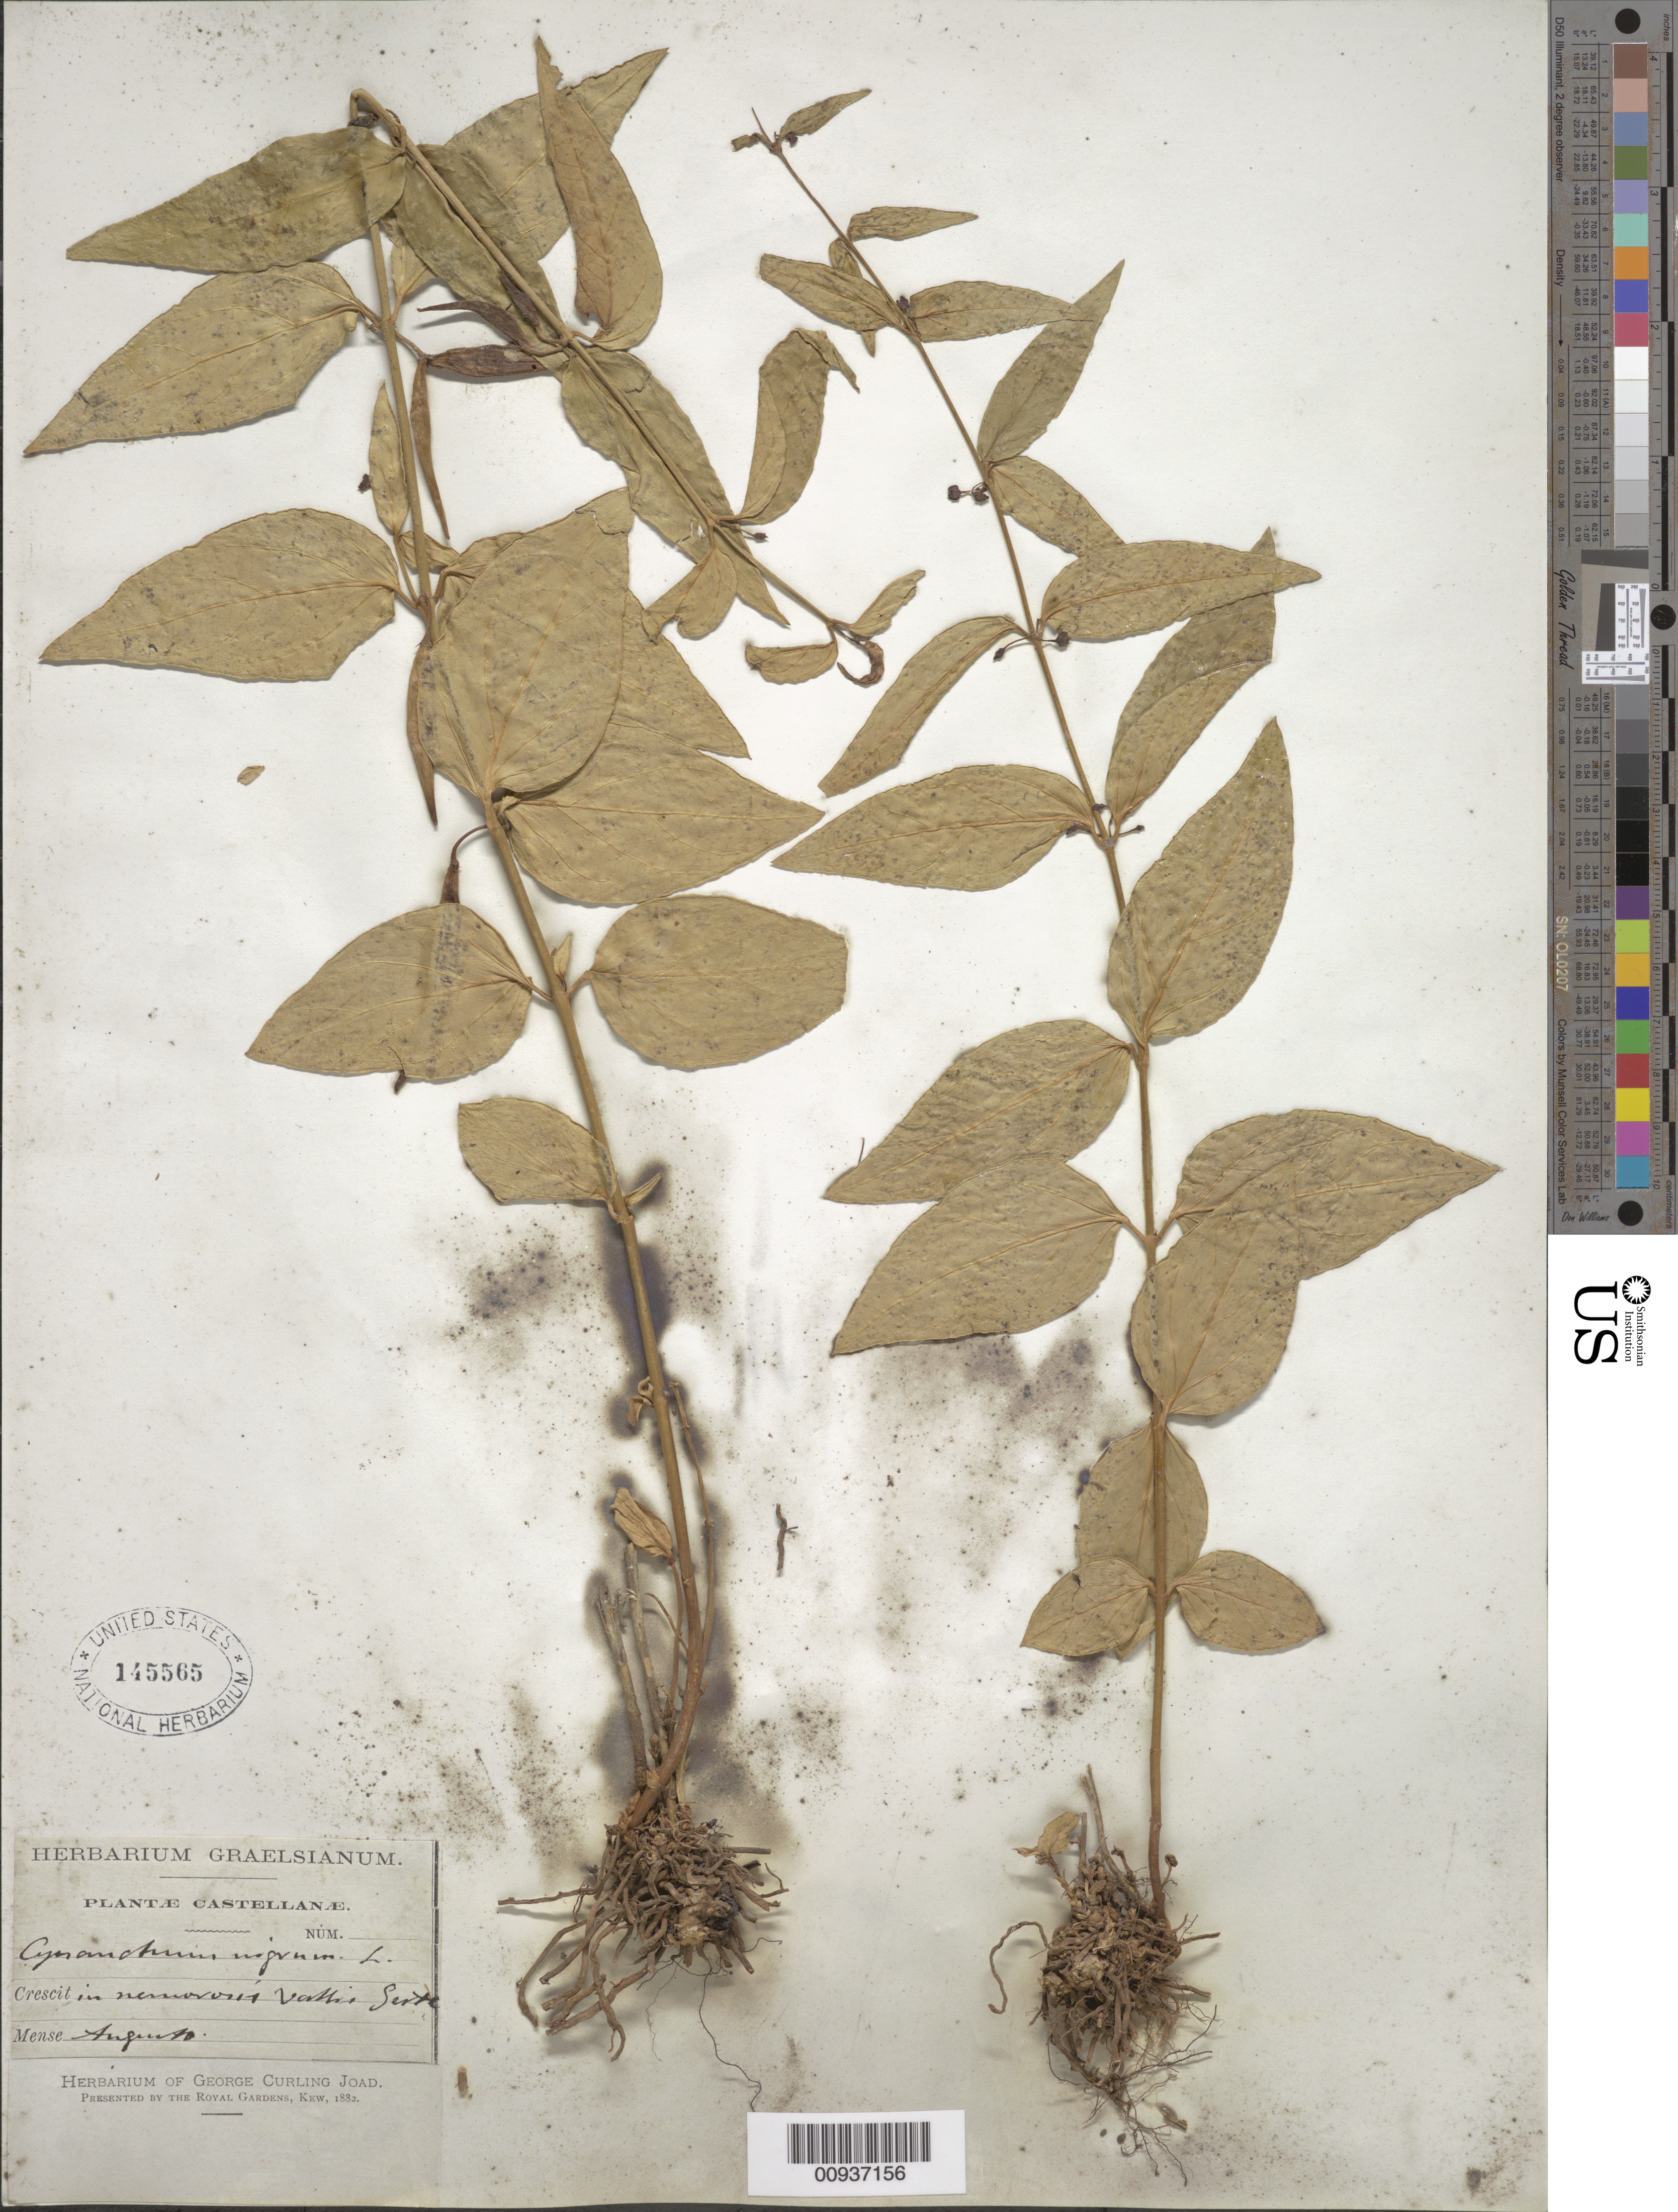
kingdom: Plantae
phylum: Tracheophyta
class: Magnoliopsida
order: Gentianales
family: Apocynaceae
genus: Cynanchum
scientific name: Cynanchum nigrum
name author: L.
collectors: Herbarium Graelsianum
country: Spain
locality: Crescit in nemororis Vall[is] Serte.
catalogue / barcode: US 145565